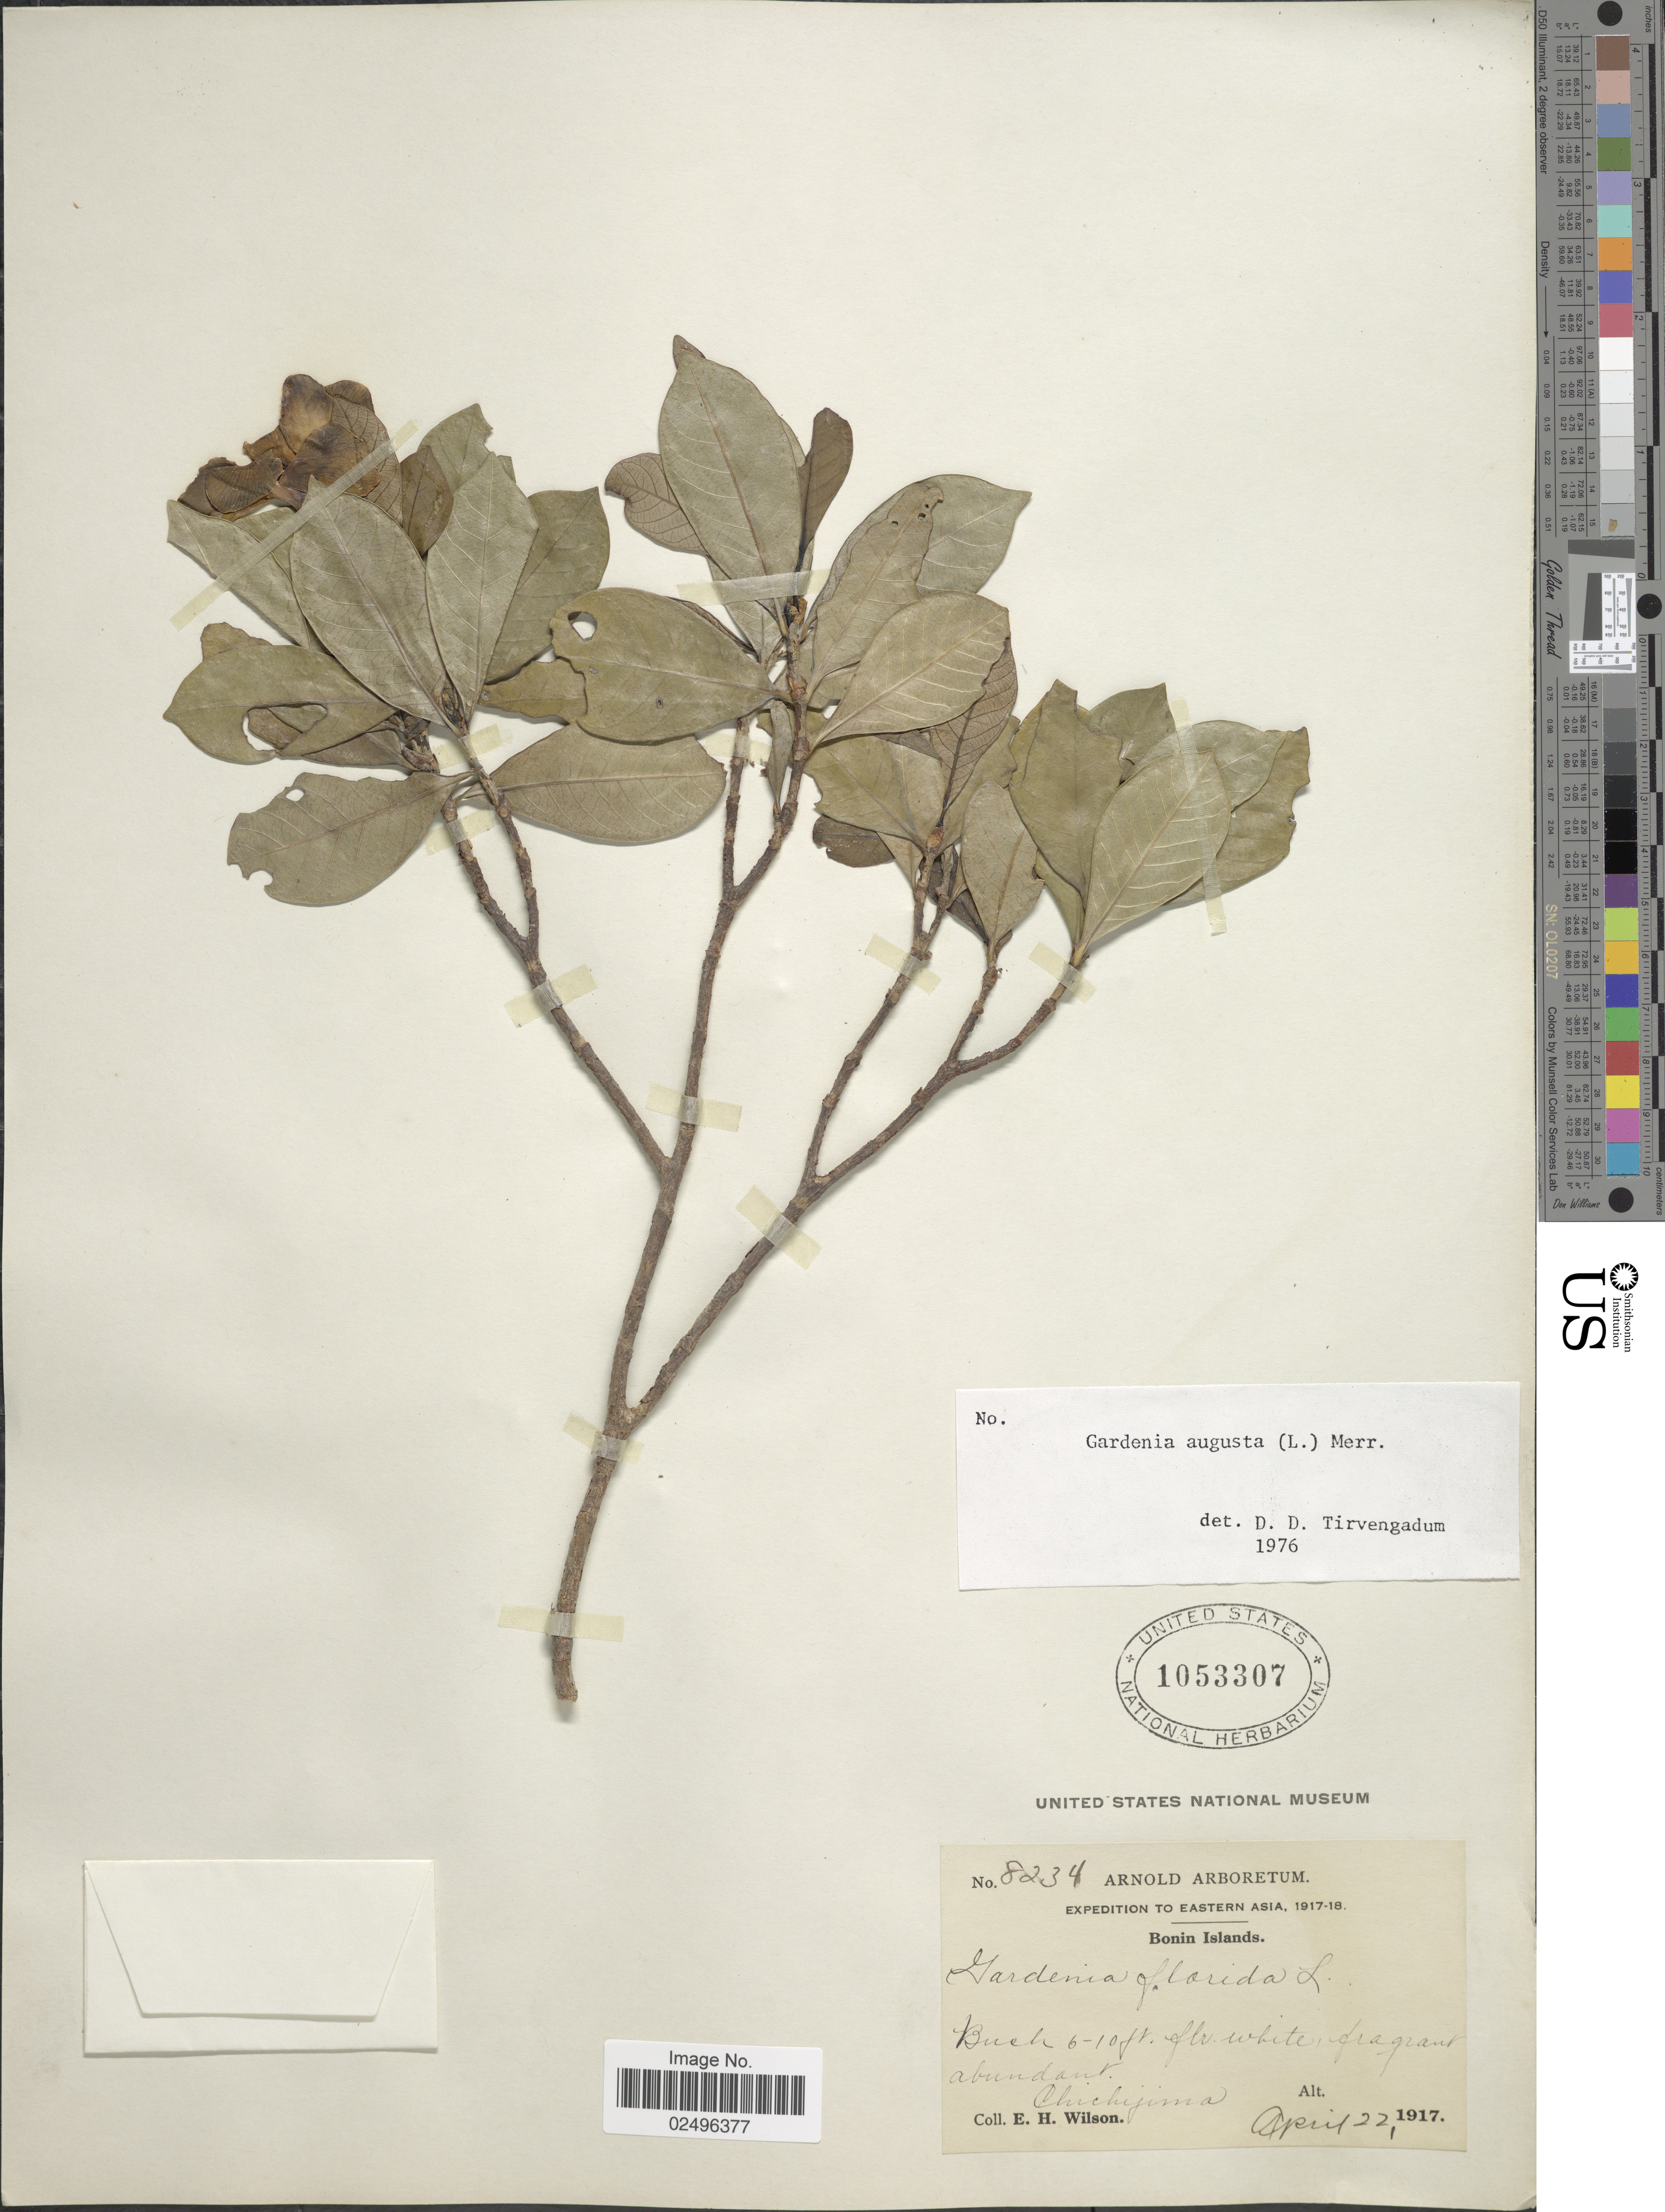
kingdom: Plantae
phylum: Tracheophyta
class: Magnoliopsida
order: Gentianales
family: Rubiaceae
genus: Gardenia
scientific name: Gardenia augusta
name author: (L.) Merr.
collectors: E. Wilson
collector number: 8234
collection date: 1917-04-22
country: Japan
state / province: Tokyo, Federal City of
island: Bonin Islands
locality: Bonin Islands. Chichijima.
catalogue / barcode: US 1053307